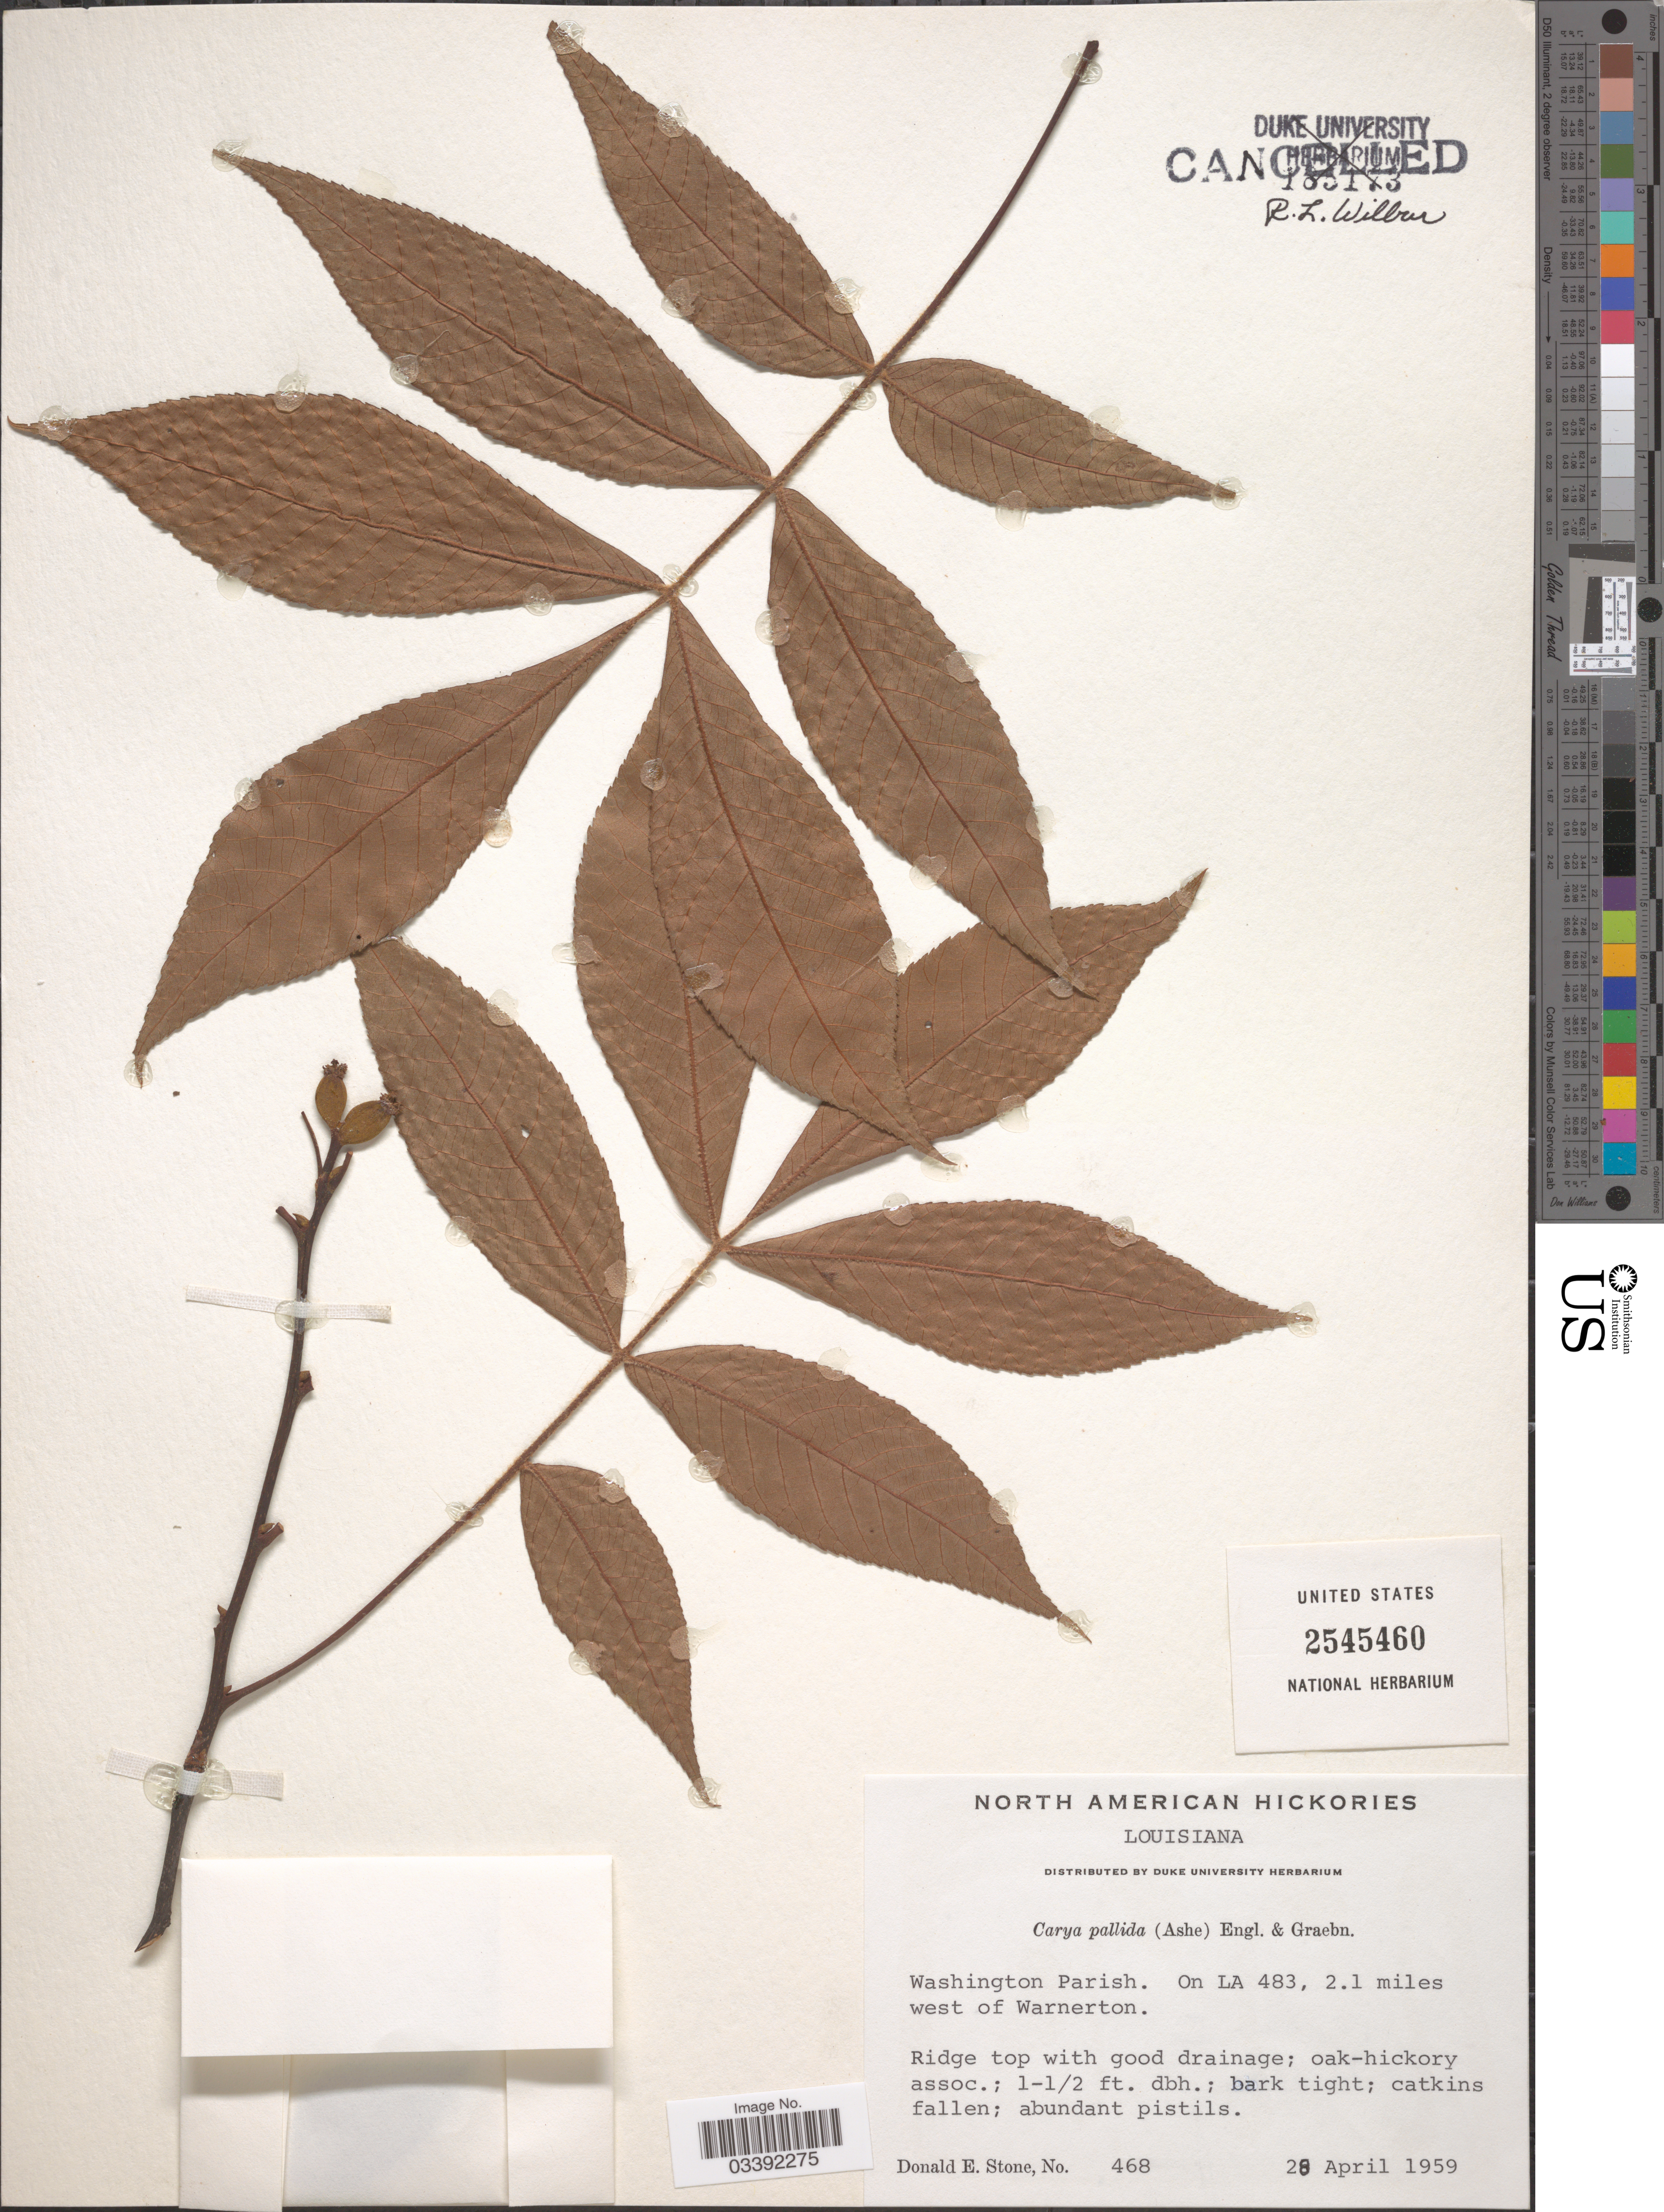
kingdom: Plantae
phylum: Tracheophyta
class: Magnoliopsida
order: Fagales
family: Juglandaceae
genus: Carya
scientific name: Carya pallida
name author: (Ashe) Engl. & Graebner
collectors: D. Stone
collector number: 468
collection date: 1959-04-28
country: United States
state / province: Louisiana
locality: Washington Parish. On LA 483, 2.1 miles west of Warnerton.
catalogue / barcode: US 2545460